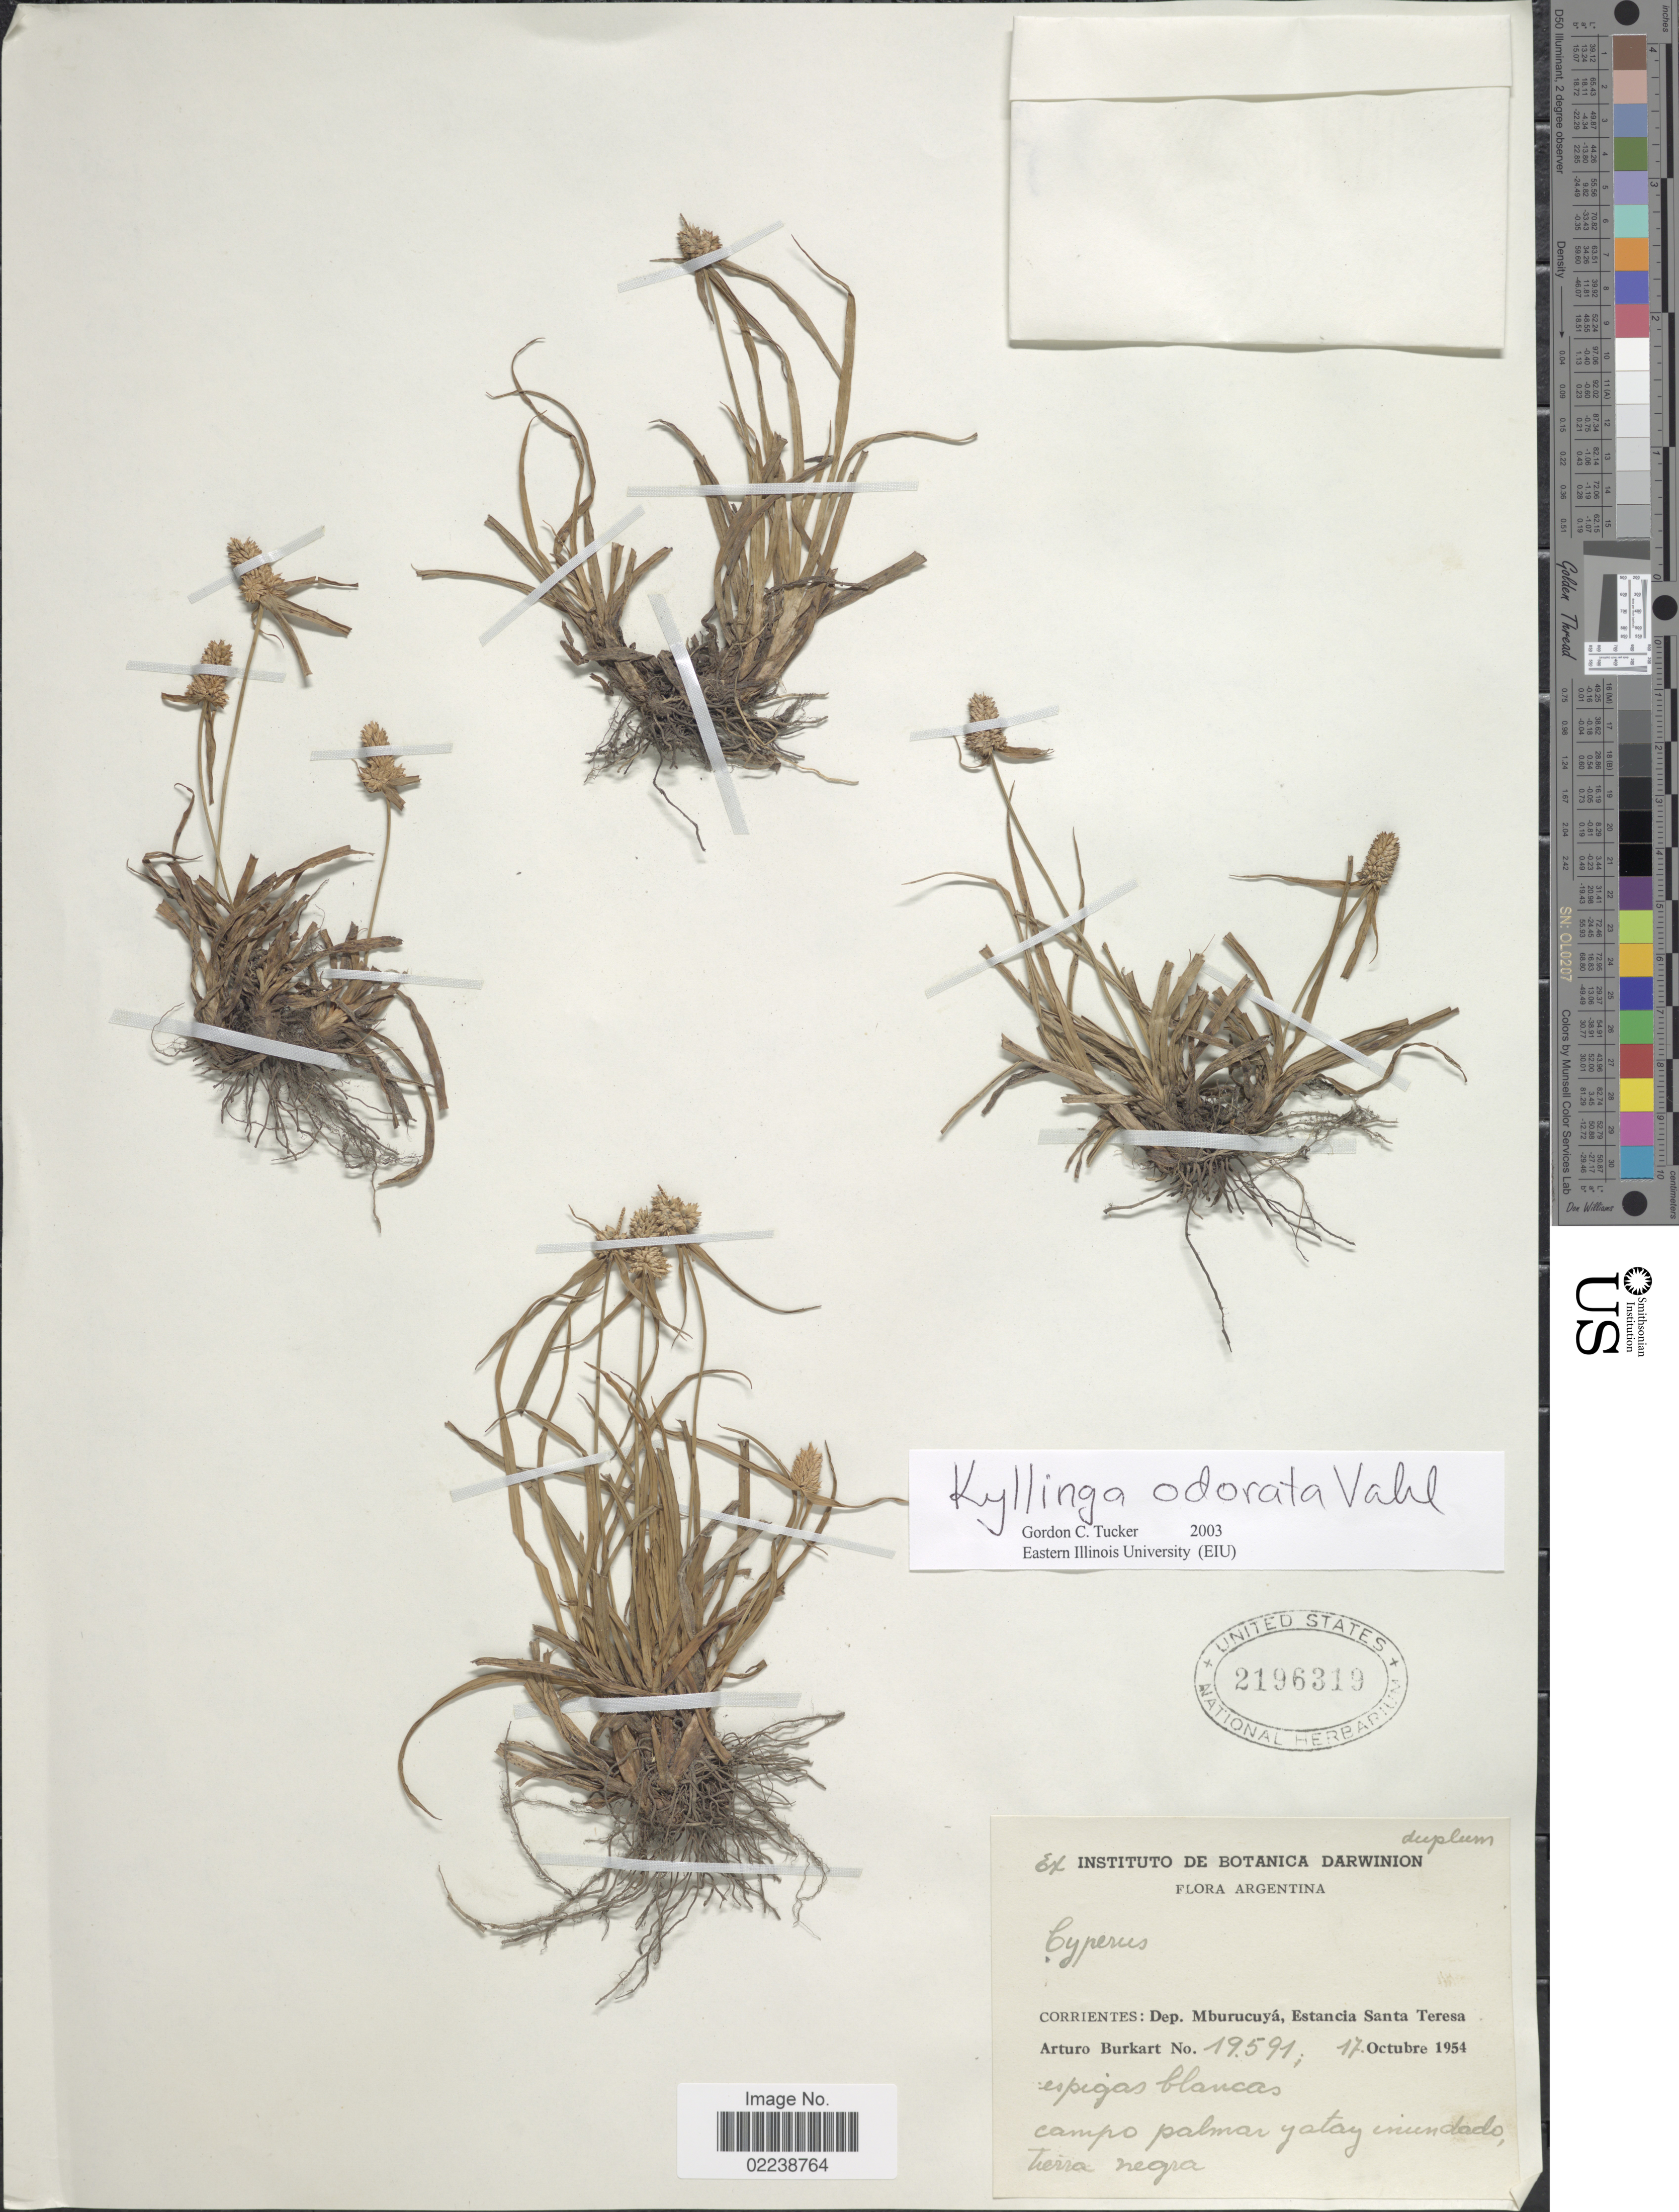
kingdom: Plantae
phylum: Tracheophyta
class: Liliopsida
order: Poales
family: Cyperaceae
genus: Cyperus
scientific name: Cyperus hortensis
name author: (Salzm. ex Steud.) Dorr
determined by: Strong, Mark T., (BOT), Smithsonian Institution - National Museum of Natural History (UNITED STATES)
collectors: A. E. Burkart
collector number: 19591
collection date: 1954-10-17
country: Argentina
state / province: Corrientes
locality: Dep. Mburucuya, Estancia Santa Teresa, campo palmar yatay inundado, Terra negra.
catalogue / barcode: US 2196319